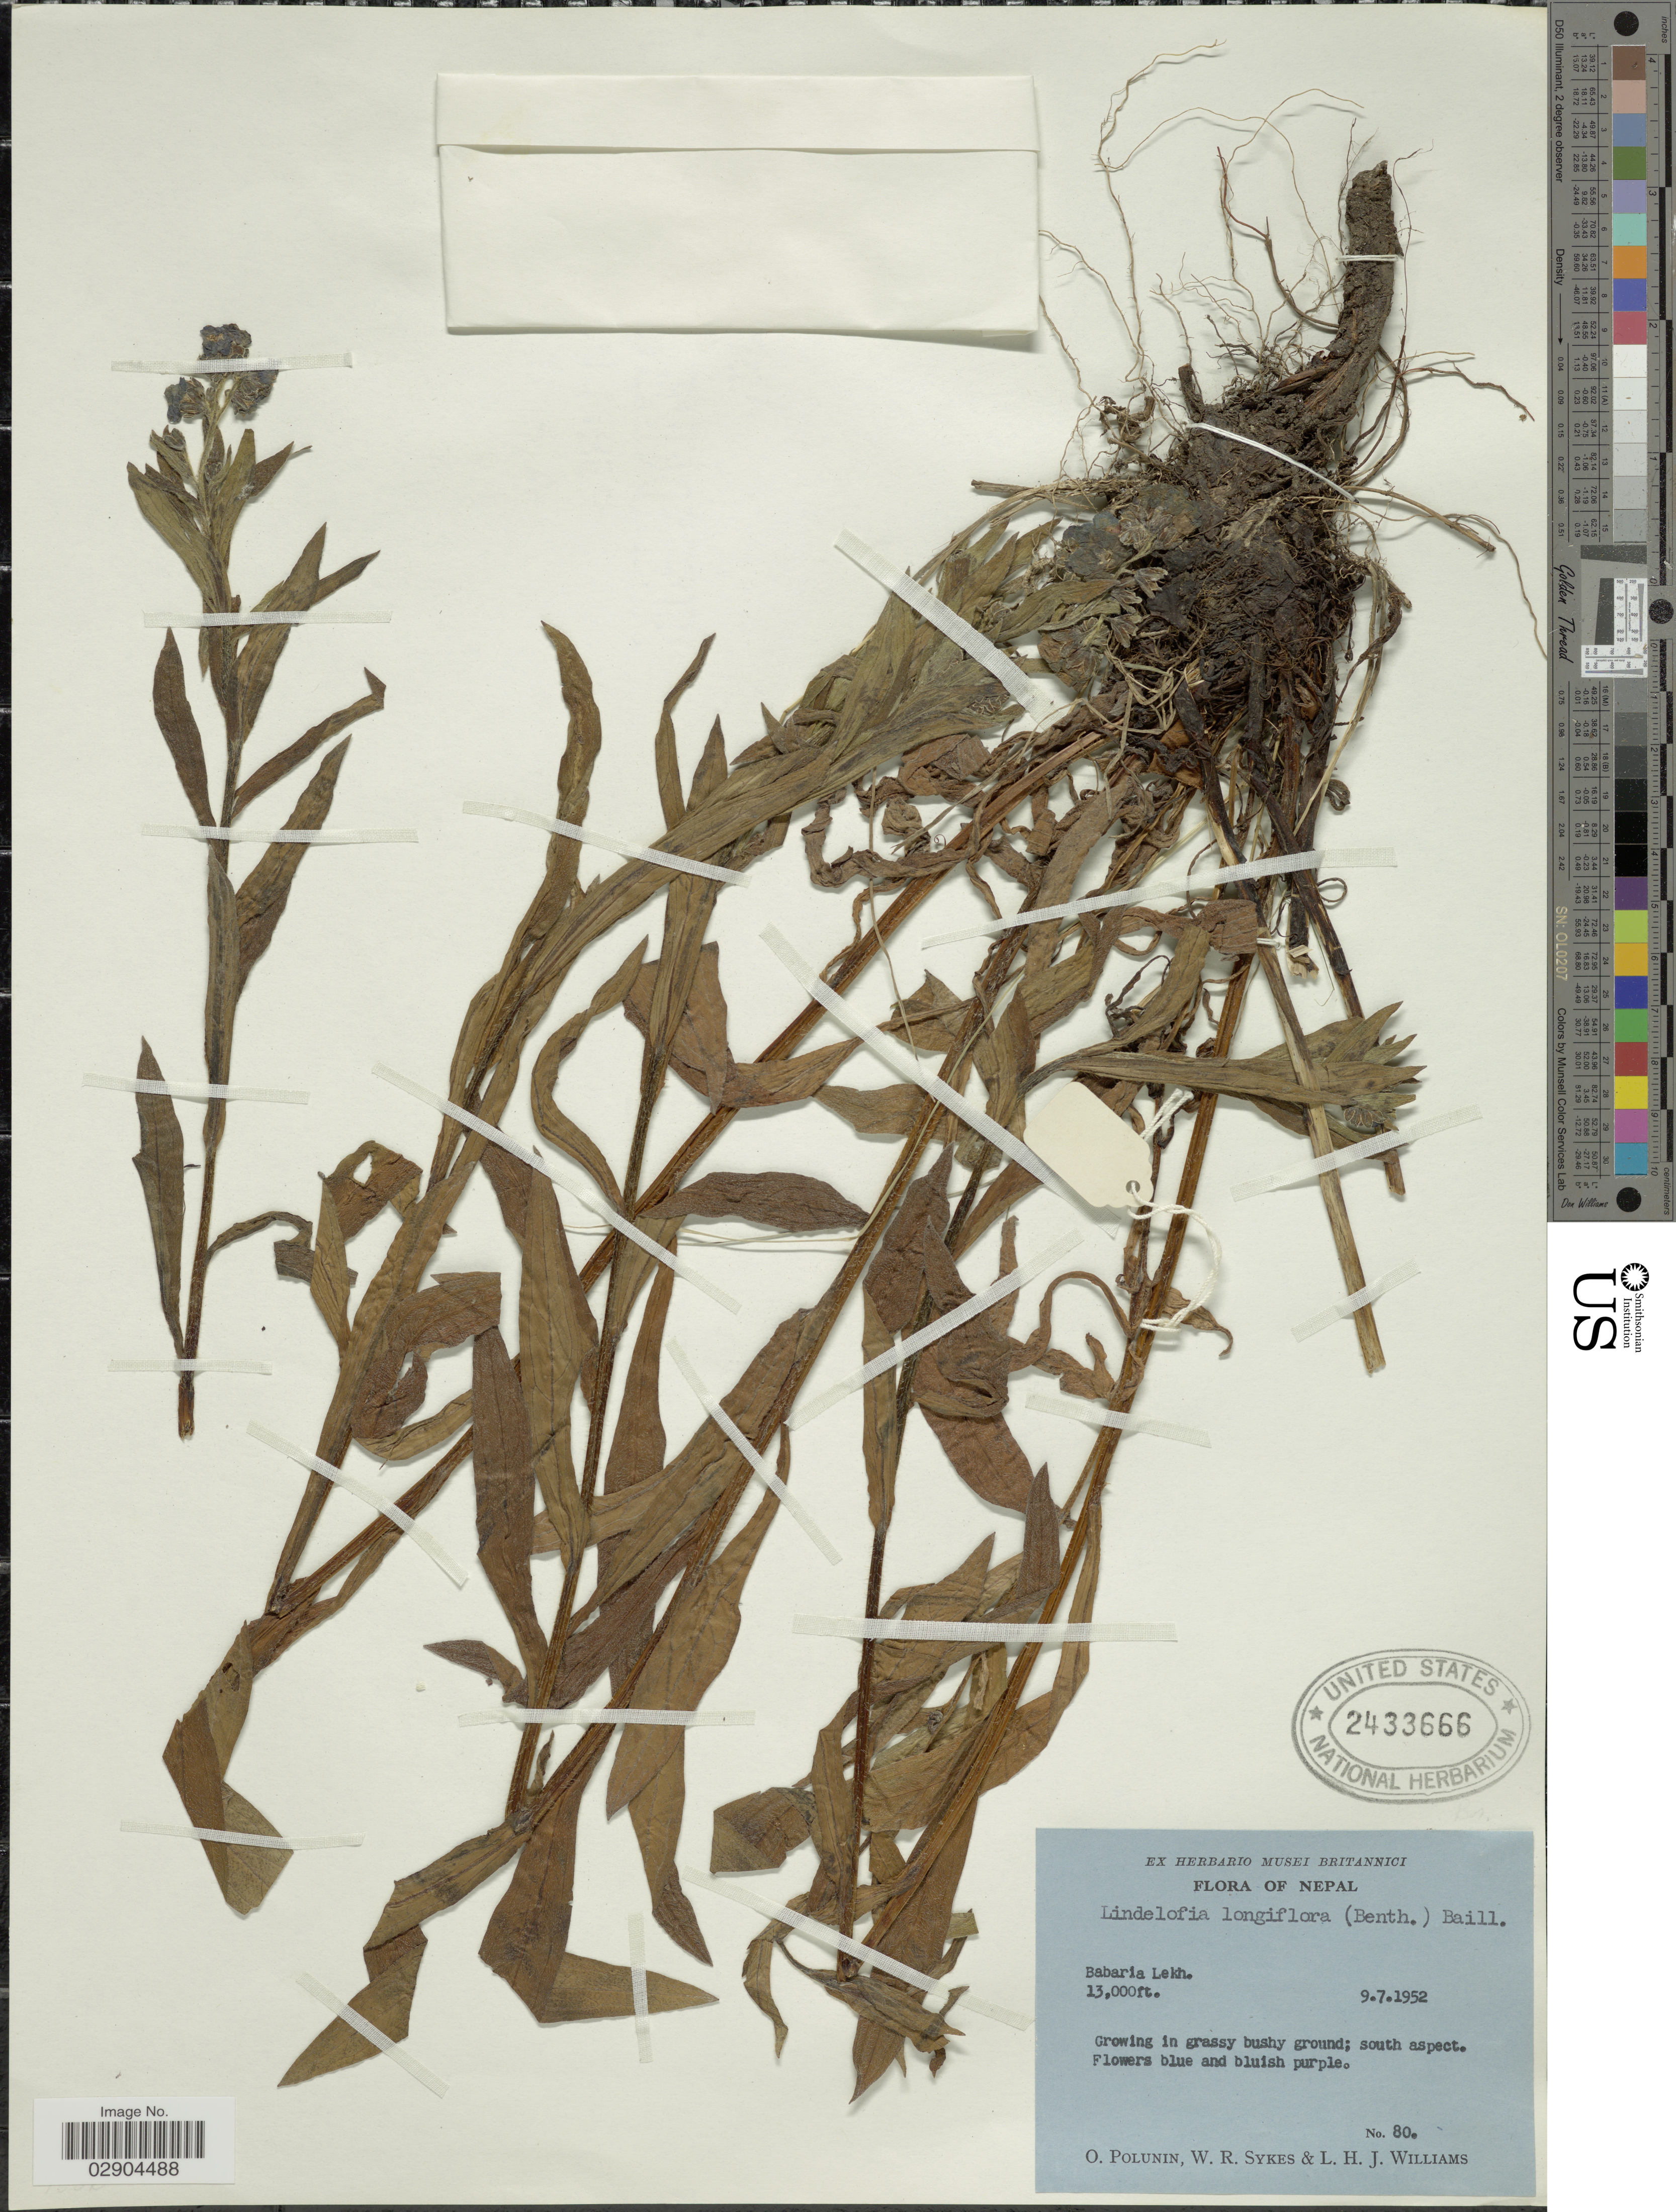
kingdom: Plantae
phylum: Tracheophyta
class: Magnoliopsida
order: Boraginales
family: Boraginaceae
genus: Lindelofia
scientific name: Lindelofia longiflora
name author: (Benth.) Baill.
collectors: O. V. Polunin, W. R. Sykes & L. H. J. Williams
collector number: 80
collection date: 1952-07-09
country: Nepal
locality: Babaria Lekh.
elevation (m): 3962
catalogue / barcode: US 2433666